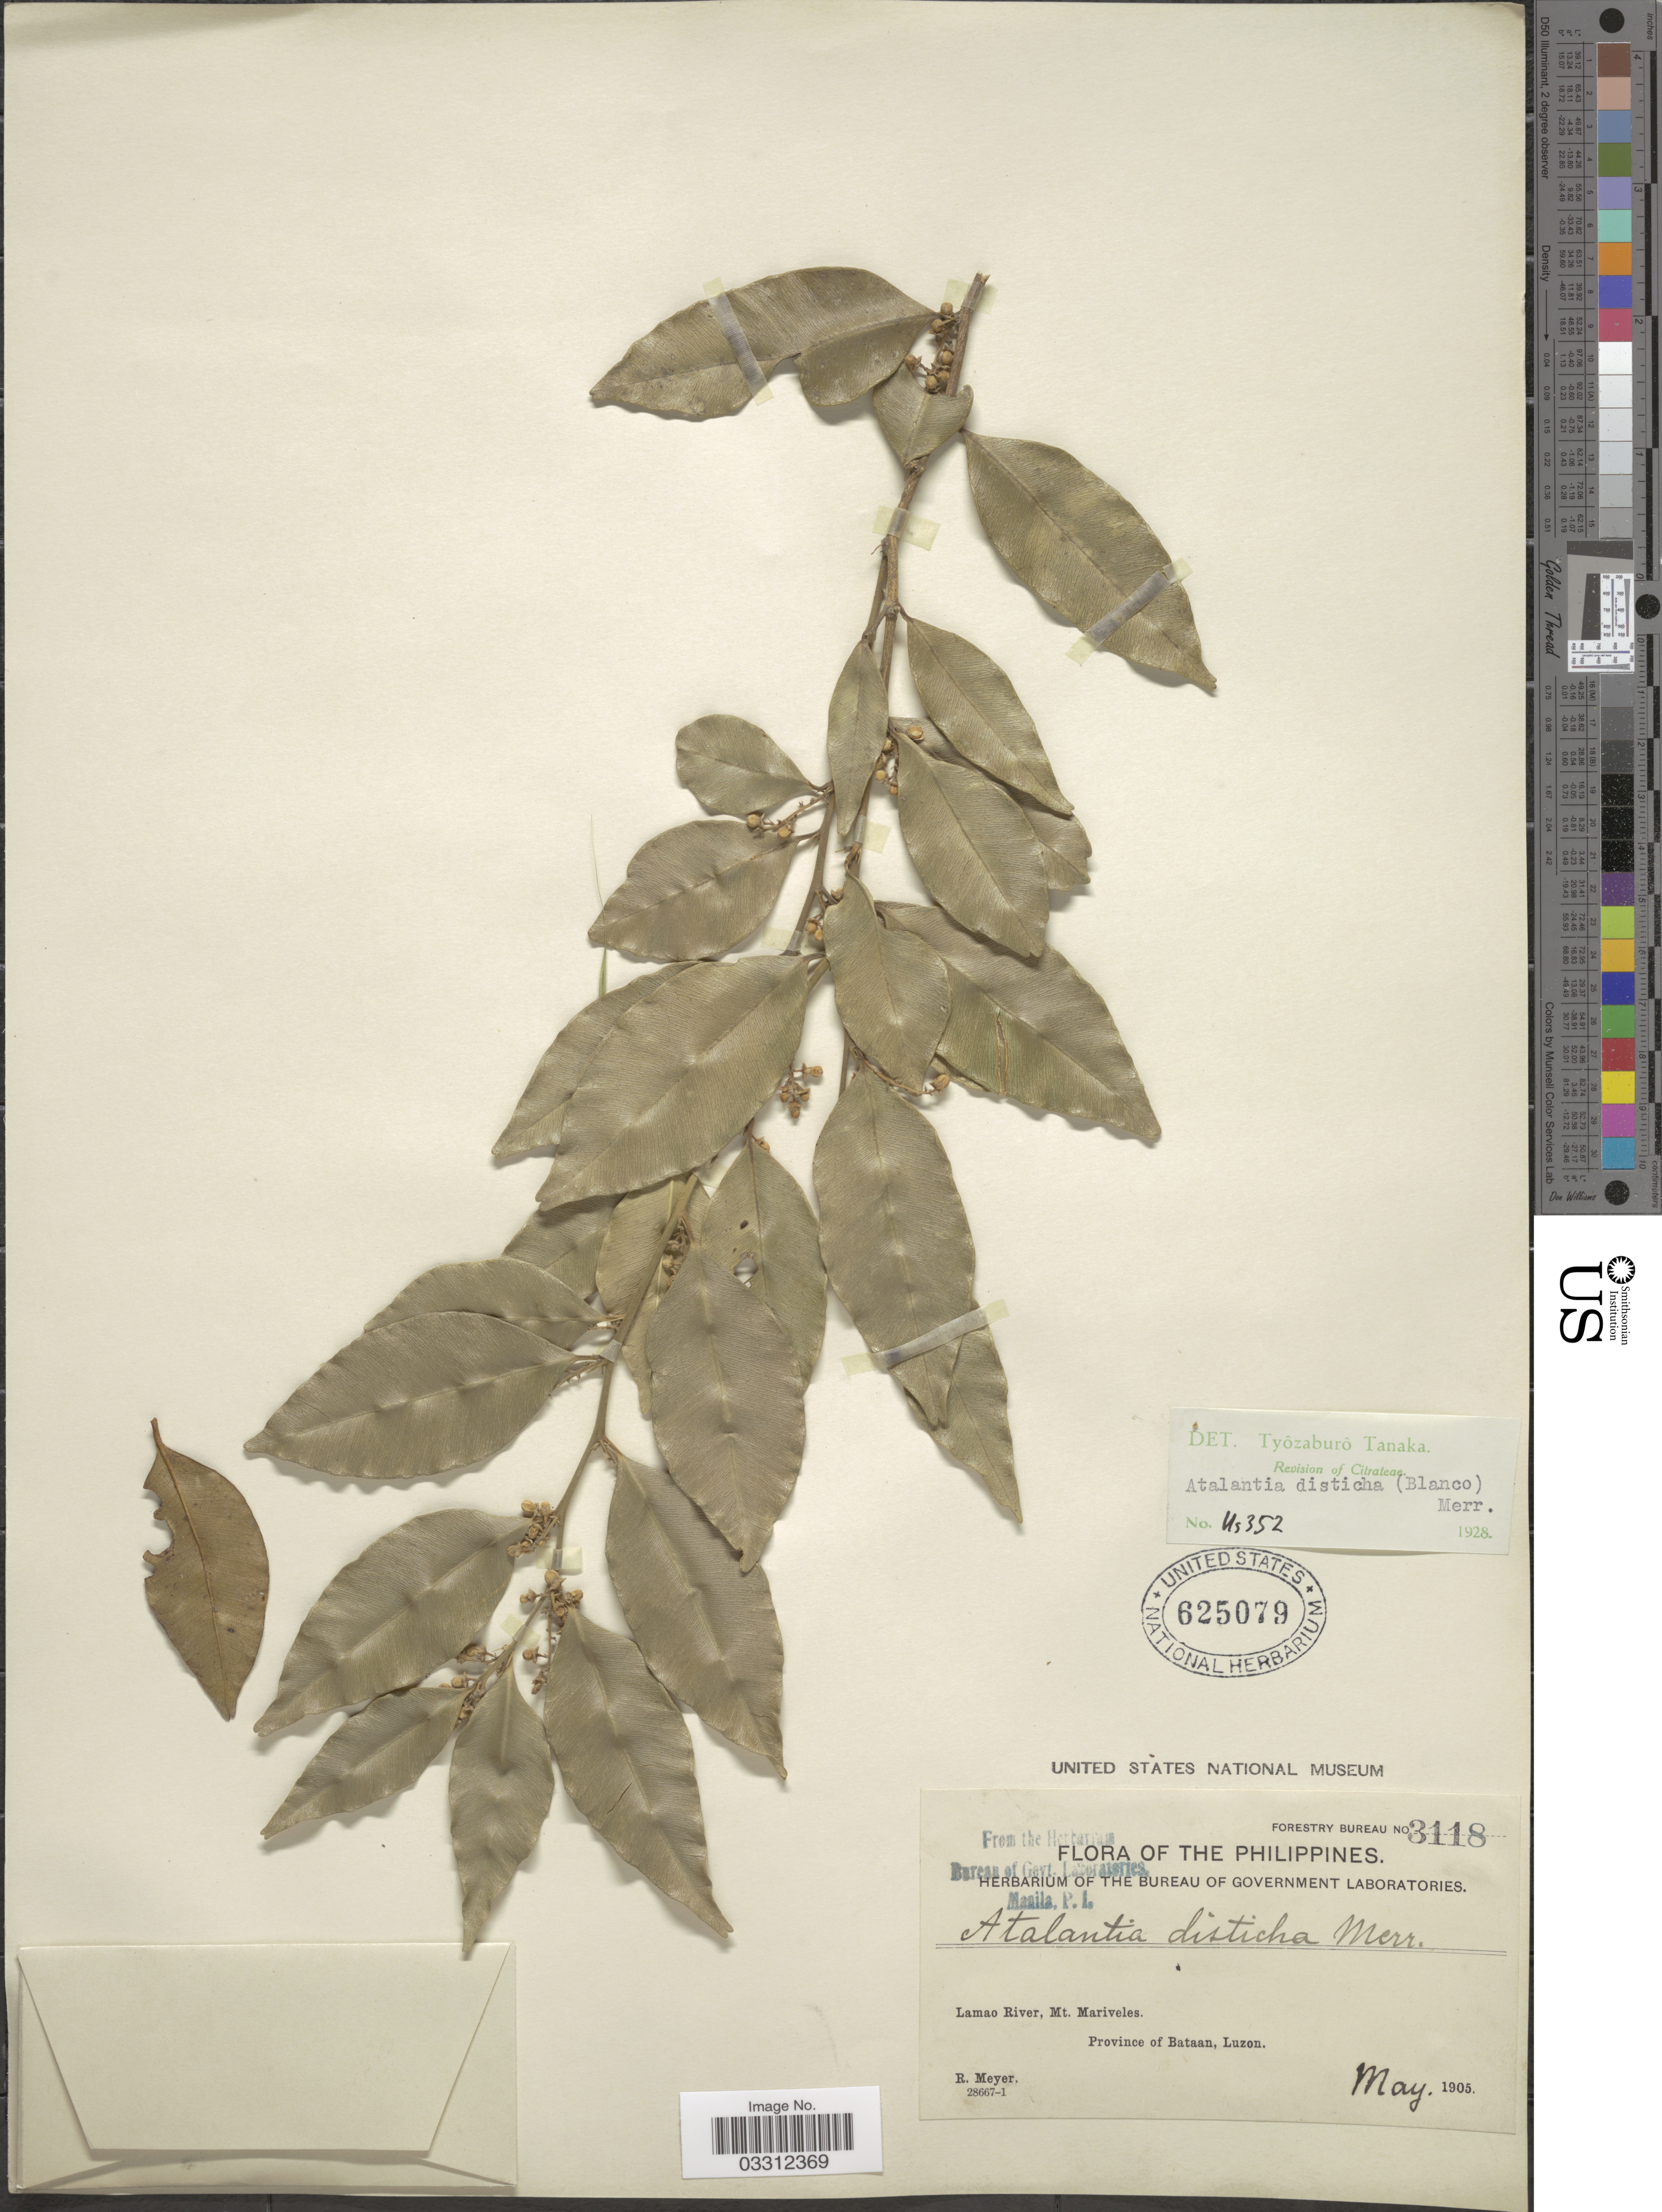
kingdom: Plantae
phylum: Tracheophyta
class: Magnoliopsida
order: Sapindales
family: Rutaceae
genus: Atalantia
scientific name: Atalantia racemosa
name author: Wight ex Hook.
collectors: R. Meyer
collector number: Forestry Bureau 3118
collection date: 1905-05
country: Philippines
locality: Lamao River, Mt. Mariveles, Province of Bataan, Luzon.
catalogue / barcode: US 625079